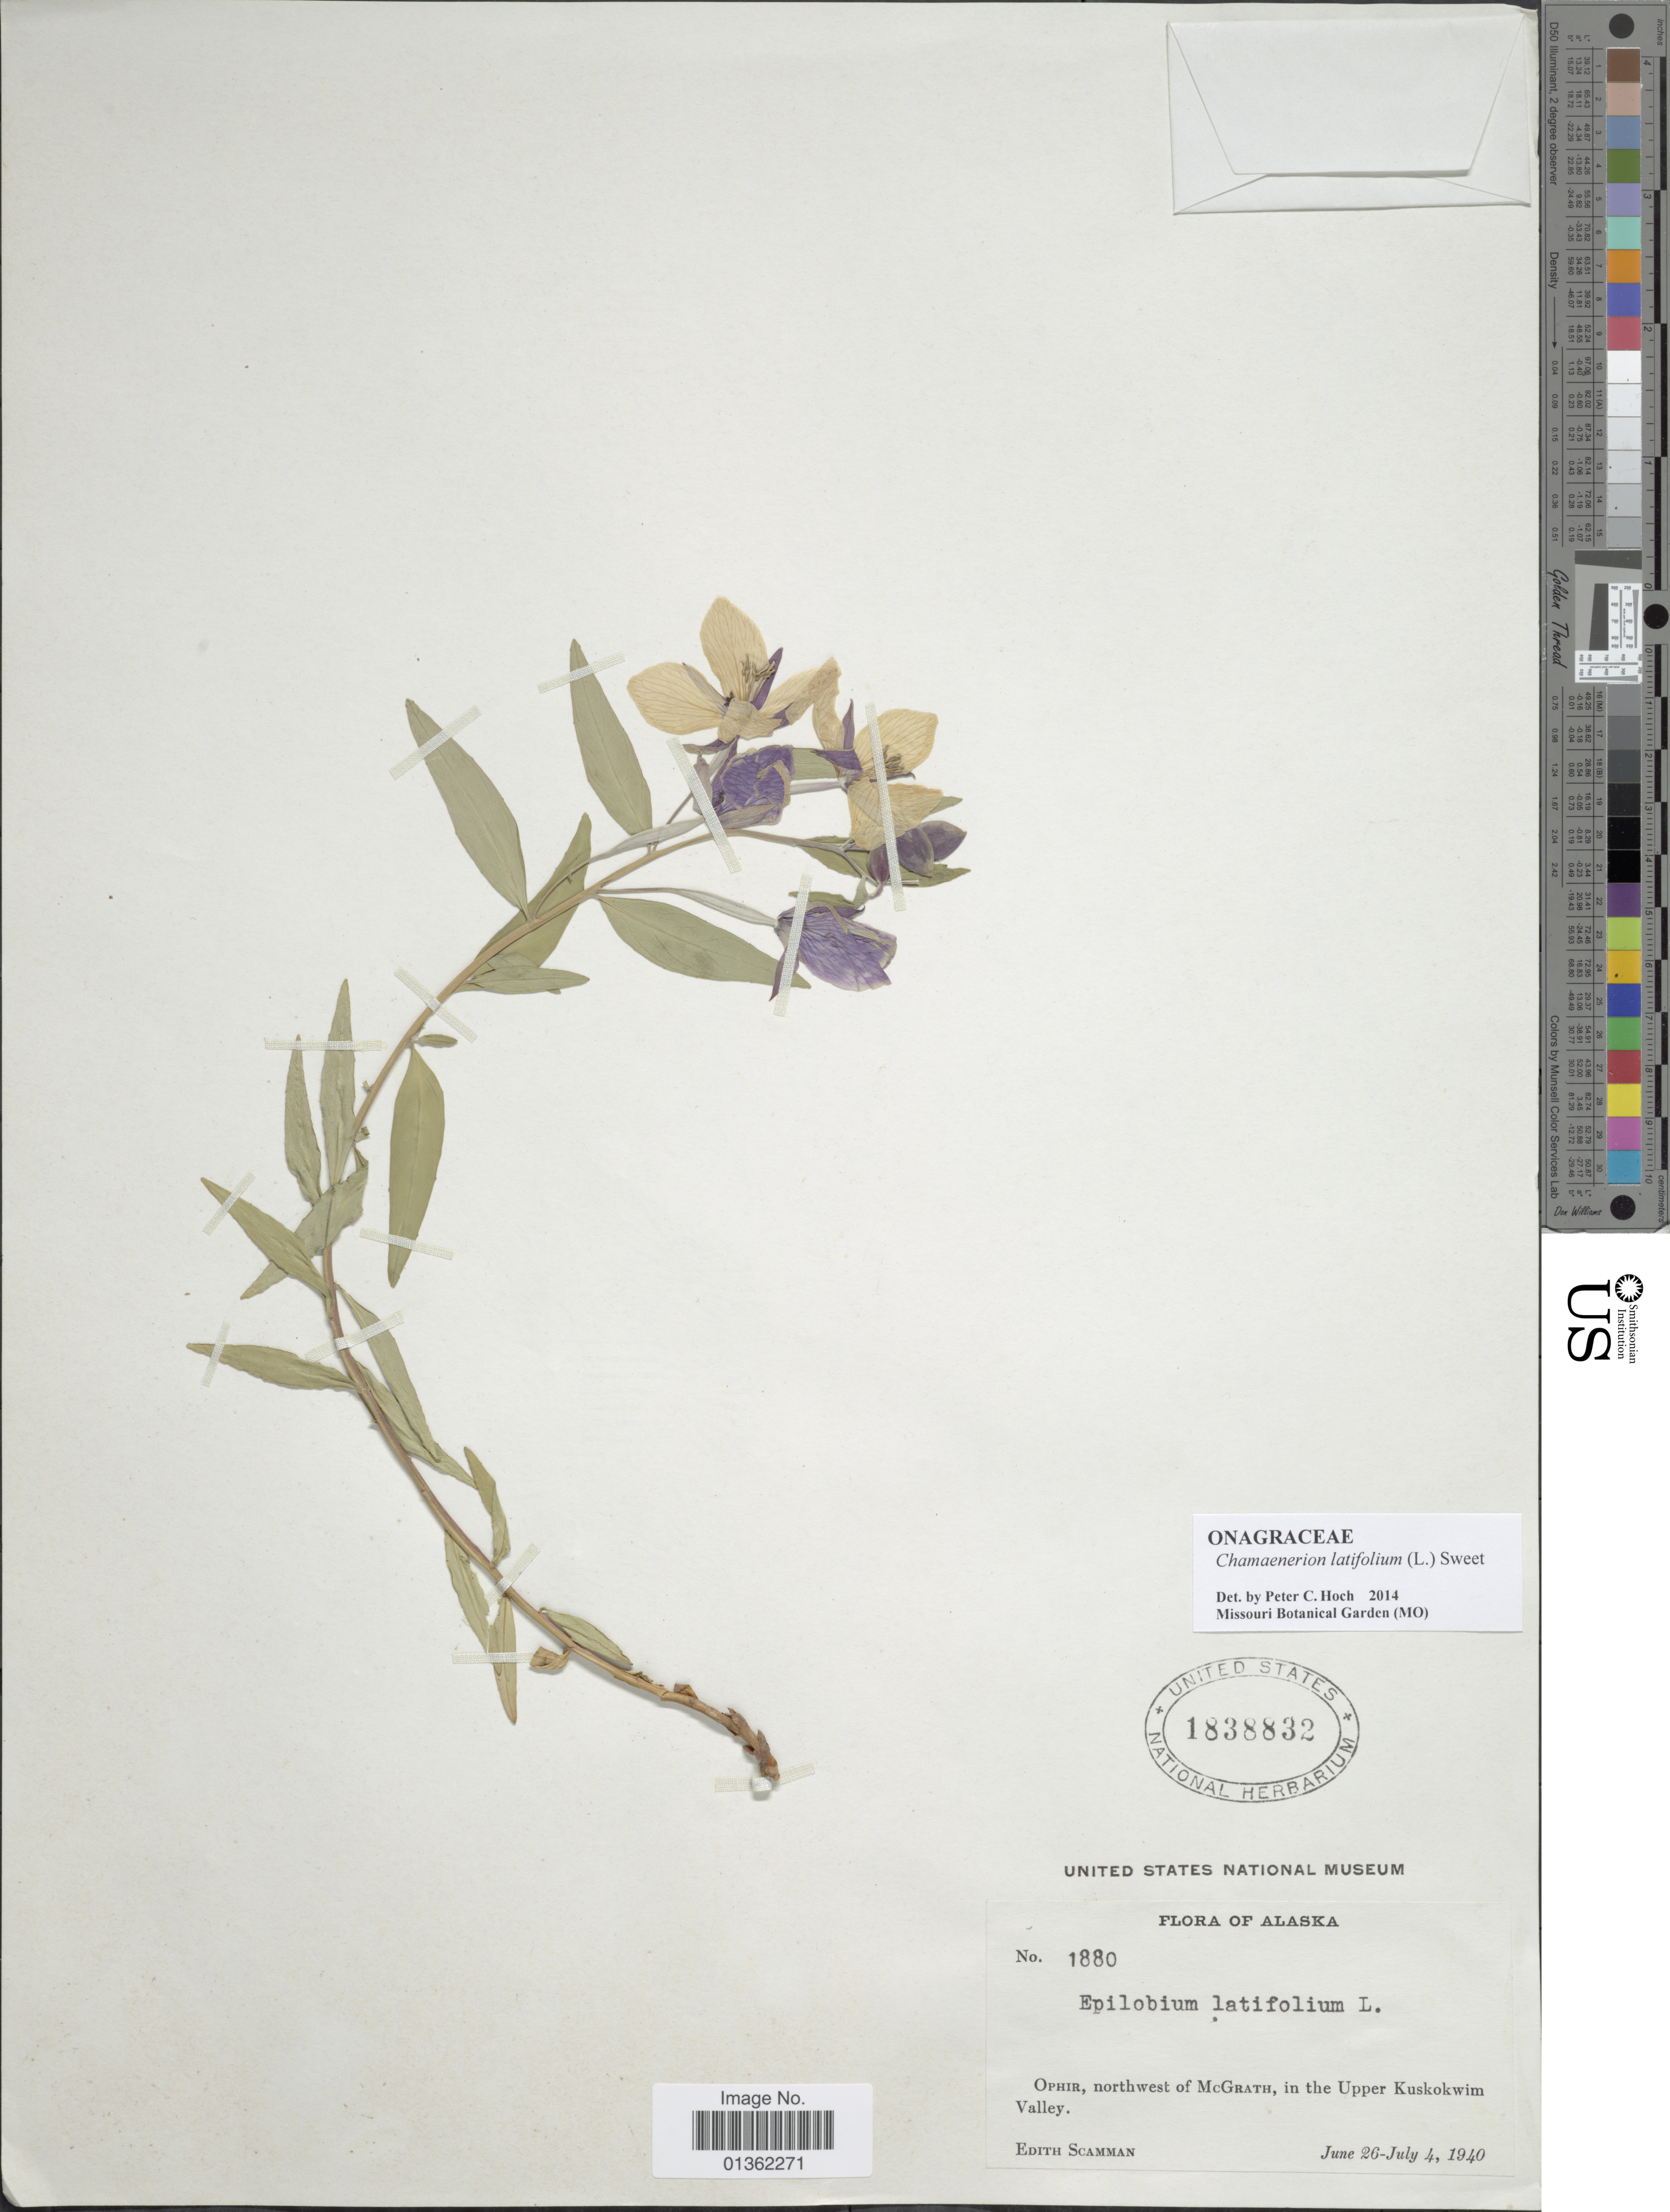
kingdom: Plantae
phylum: Tracheophyta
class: Magnoliopsida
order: Myrtales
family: Onagraceae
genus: Chamaenerion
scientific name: Chamaenerion latifolium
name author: (L.) Th. Fr. & Lange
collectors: E. Scamman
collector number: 1880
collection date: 1940-06-26/1940-07-04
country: United States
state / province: Alaska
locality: Ophir, northwest of McGrath, in the Upper Kuskokwim Valley.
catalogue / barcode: US 1838832